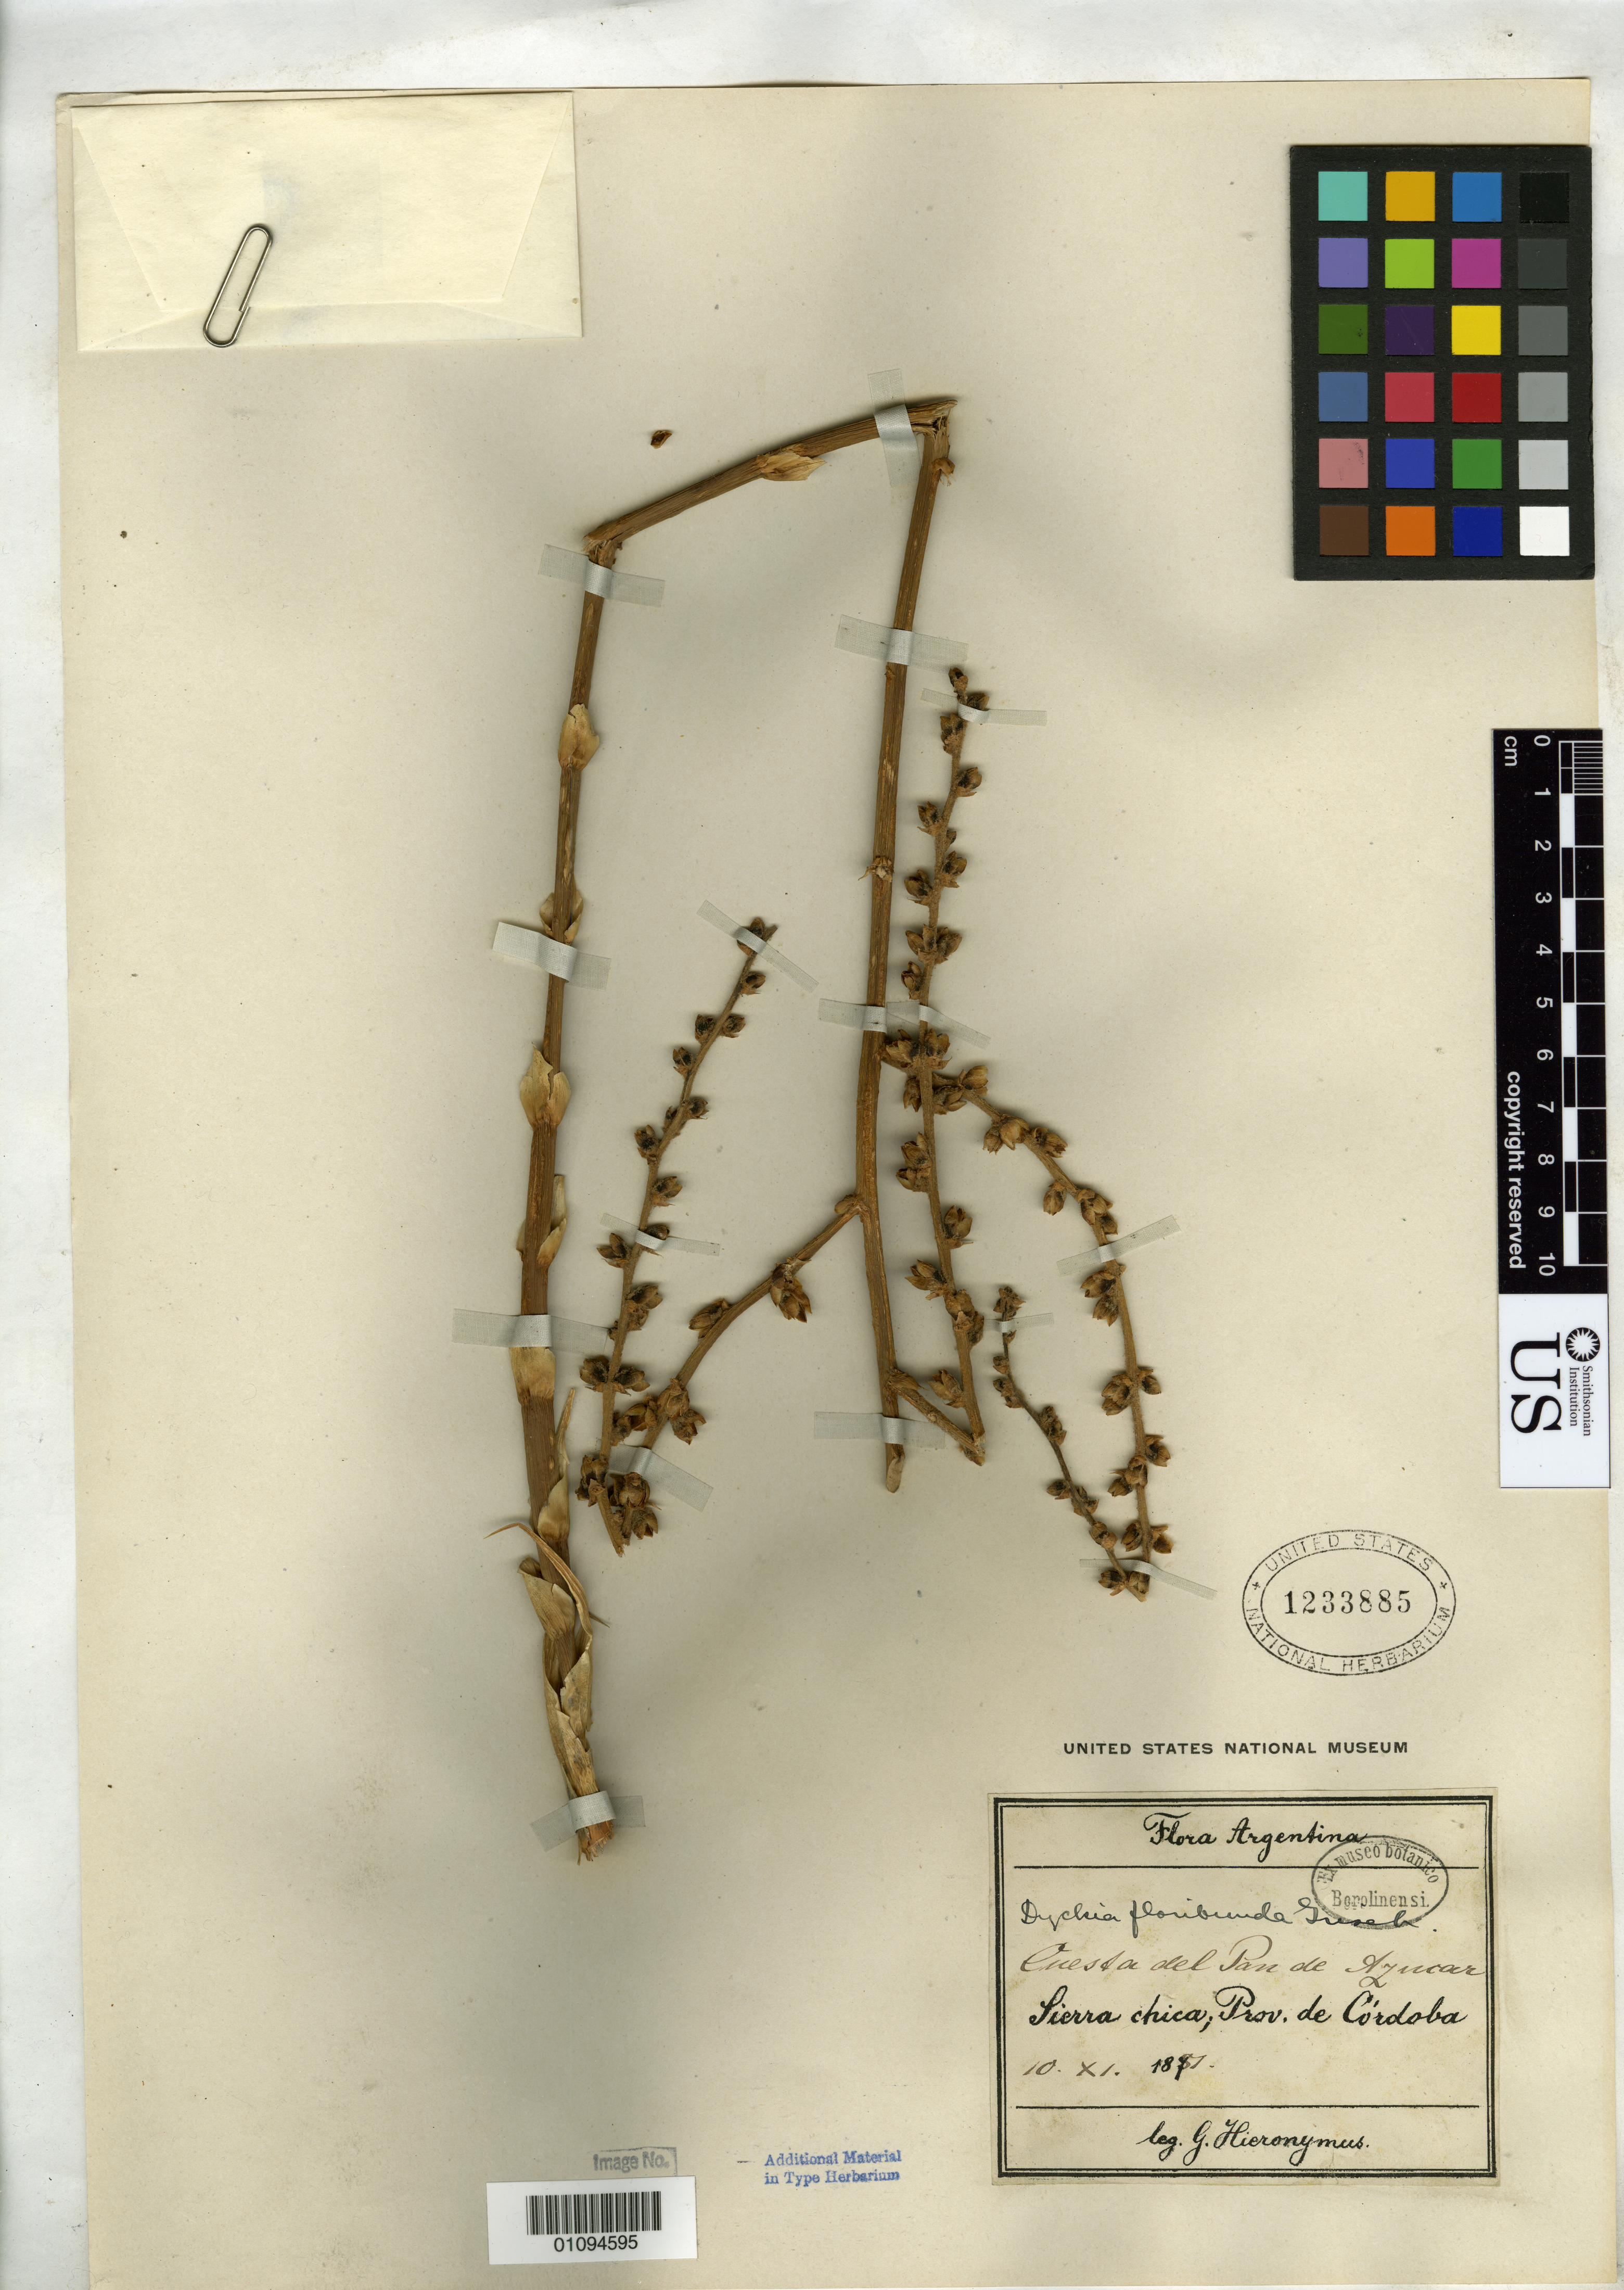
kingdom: Plantae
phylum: Tracheophyta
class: Liliopsida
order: Poales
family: Bromeliaceae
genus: Dyckia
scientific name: Dyckia floribunda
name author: Griseb.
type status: Possible Type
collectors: G. H. Hieronymus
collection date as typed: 10. XI. 1877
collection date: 1877-11-10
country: Argentina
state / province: Córdoba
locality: Sierra Chica.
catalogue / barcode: US 1233885